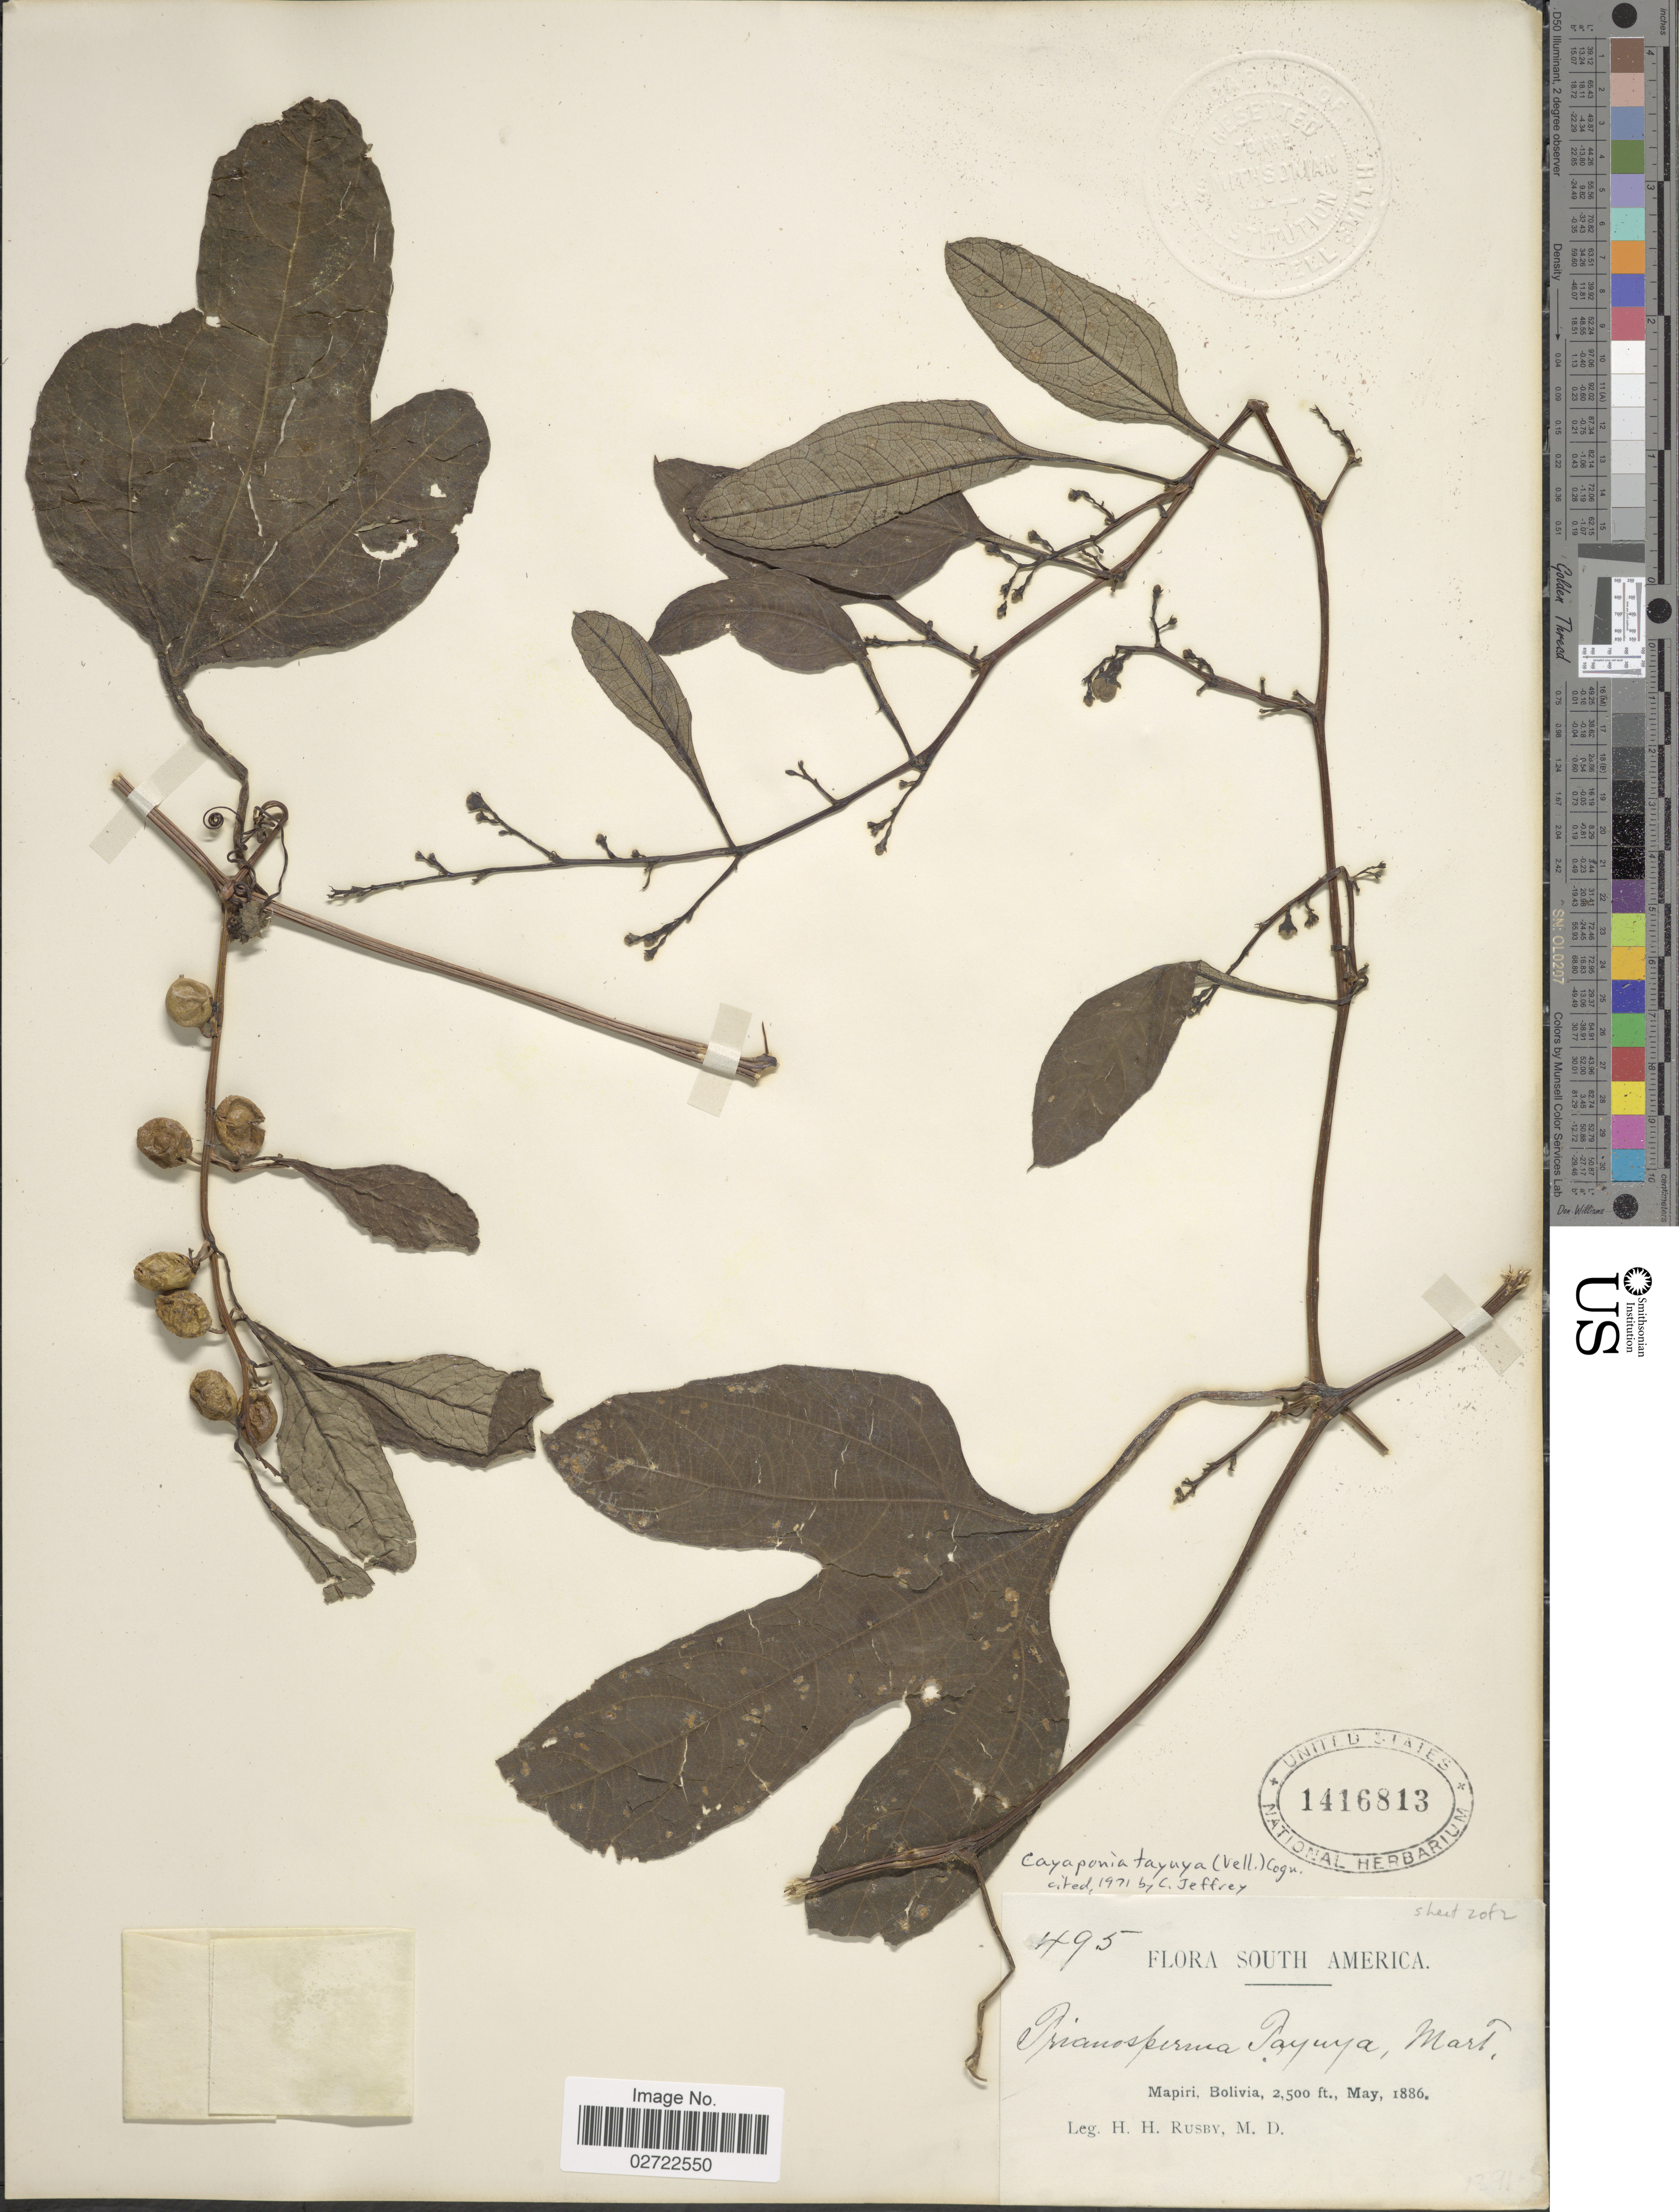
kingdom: Plantae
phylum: Tracheophyta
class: Magnoliopsida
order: Cucurbitales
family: Cucurbitaceae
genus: Cayaponia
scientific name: Cayaponia tayuya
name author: (Vell.) Cogn.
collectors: H. H. Rusby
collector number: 495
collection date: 1886-05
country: Bolivia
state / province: La Páz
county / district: Larecaja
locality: Mapiri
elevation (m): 762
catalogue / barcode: US 1416813